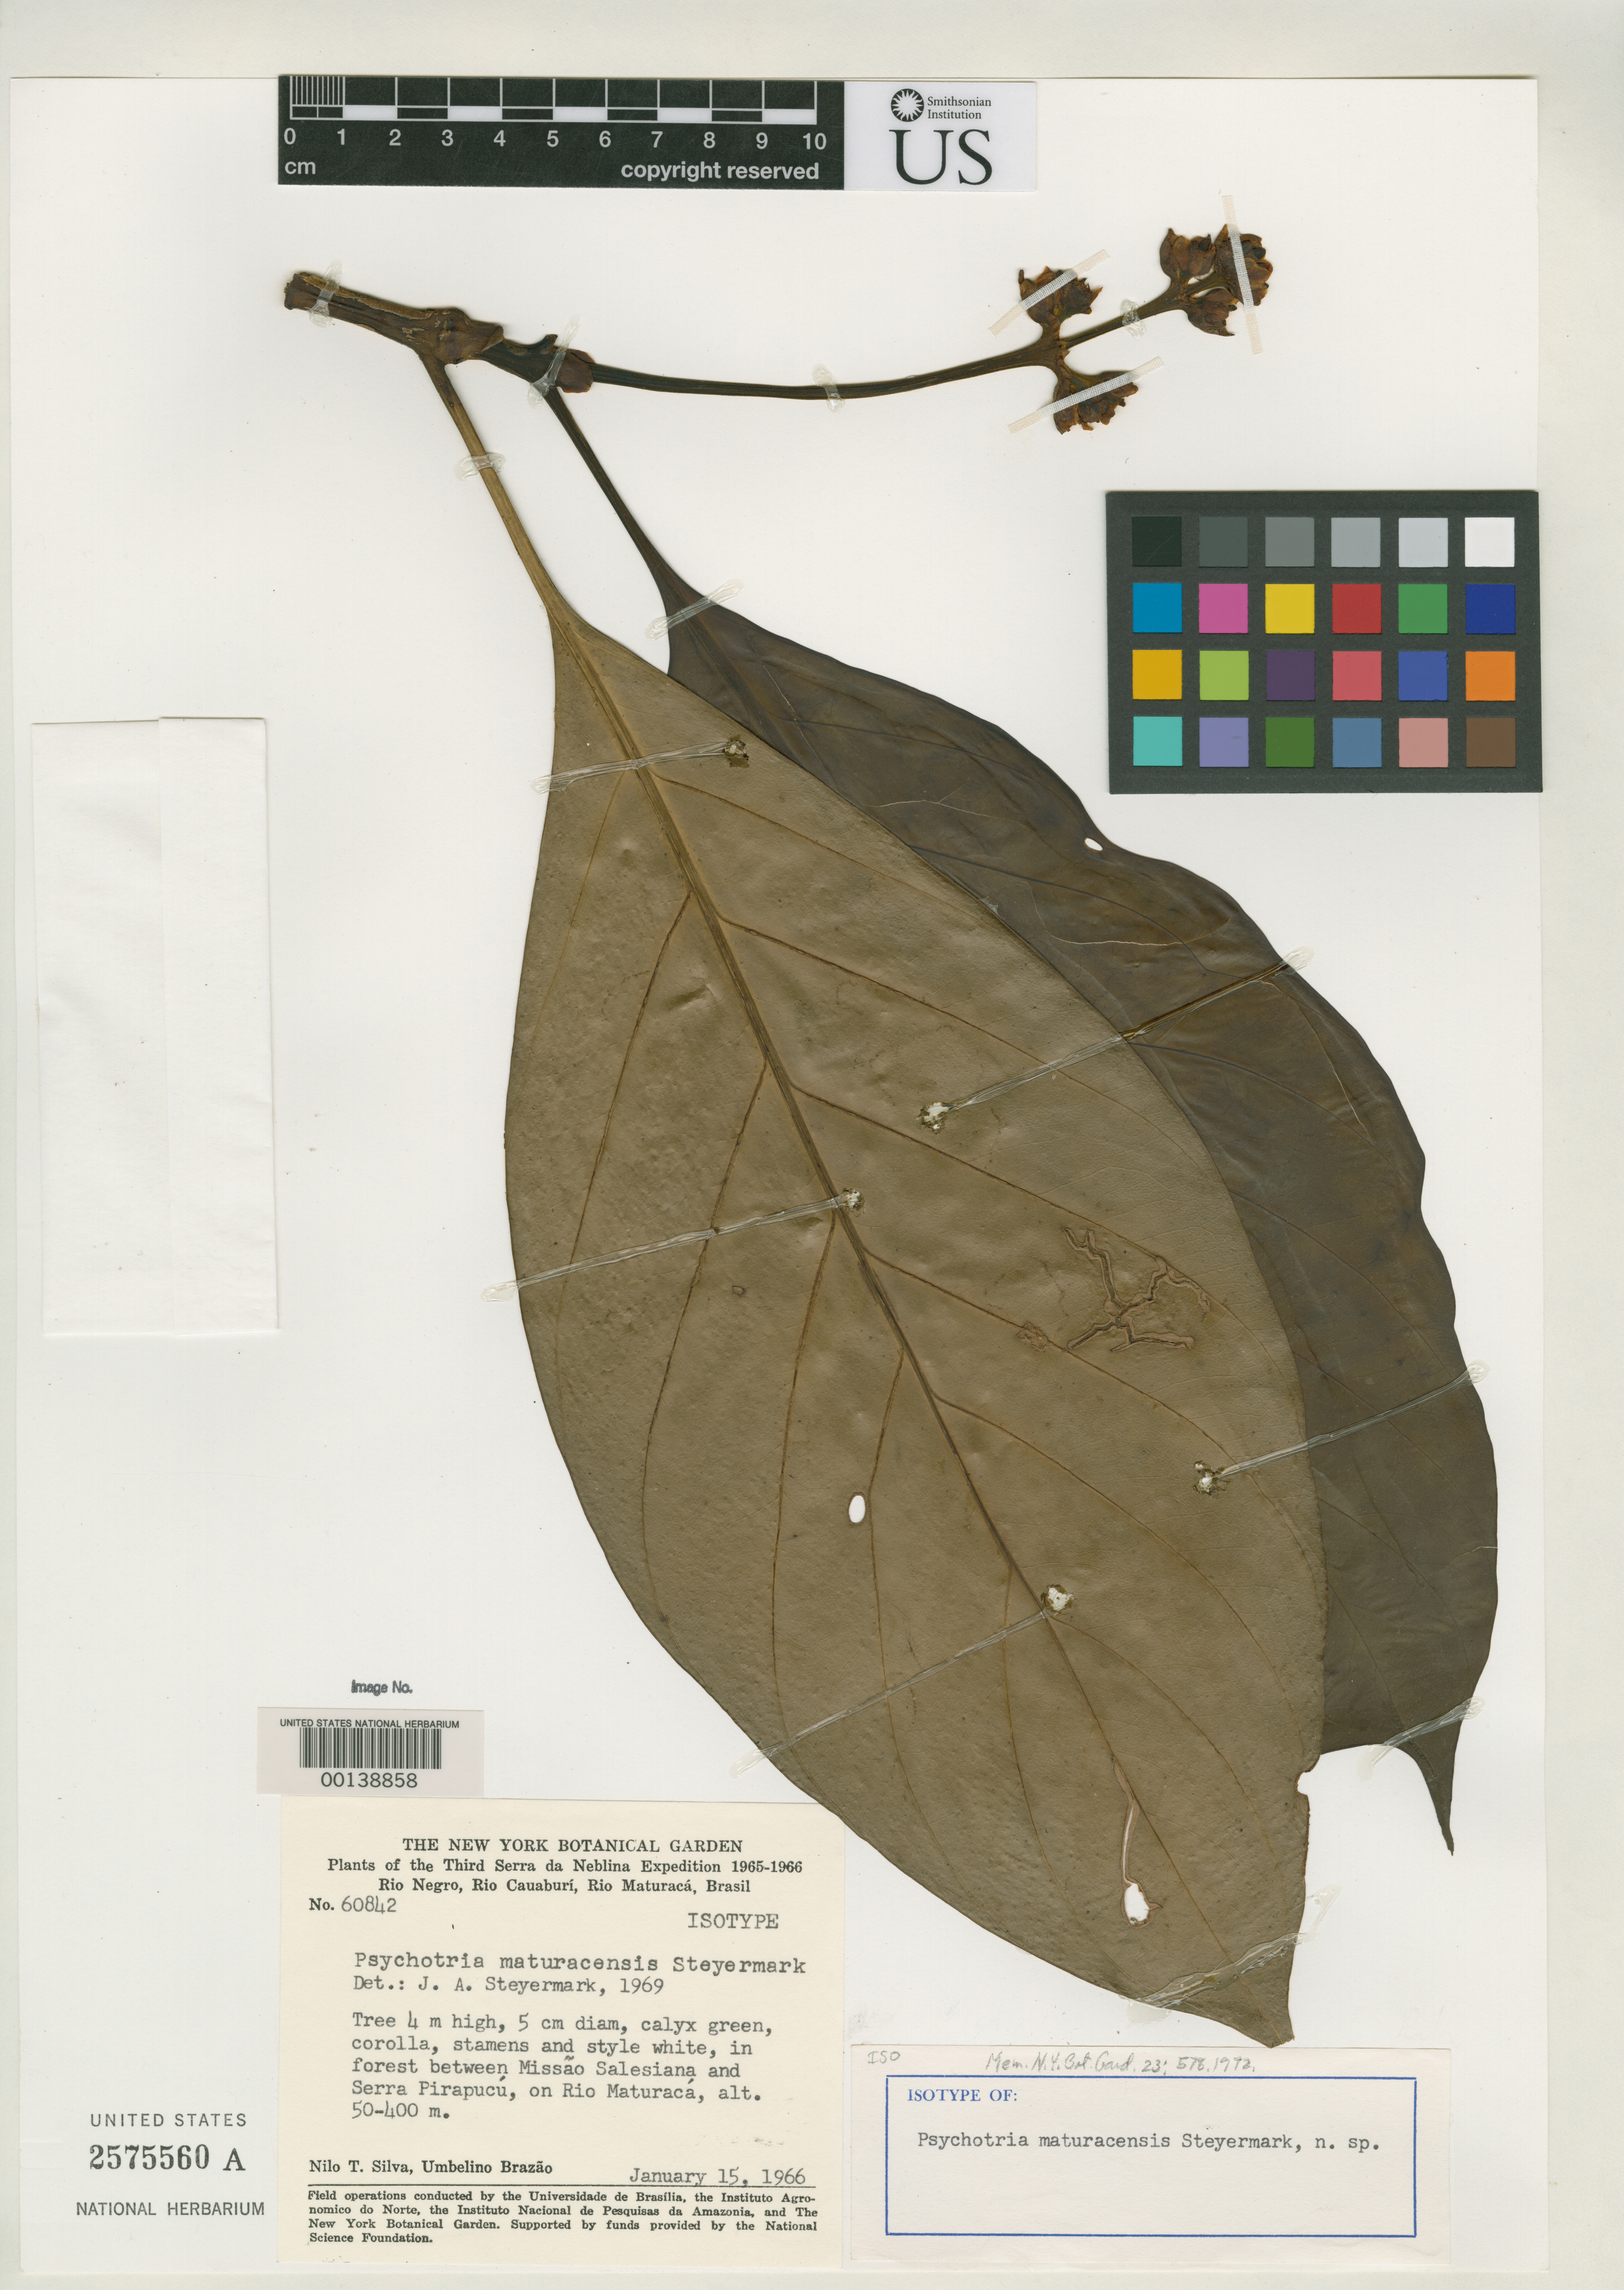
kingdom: Plantae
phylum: Tracheophyta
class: Magnoliopsida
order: Gentianales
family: Rubiaceae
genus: Psychotria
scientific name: Psychotria maturacensis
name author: Steyerm.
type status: Isotype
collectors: N. T. Silva & U. Brazão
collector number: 60842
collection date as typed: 15 Jan 1966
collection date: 1966-01-15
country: Brazil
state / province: Amazonas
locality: Between Missao Salesiana and Serra Pirapucu.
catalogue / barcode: US 2575560A